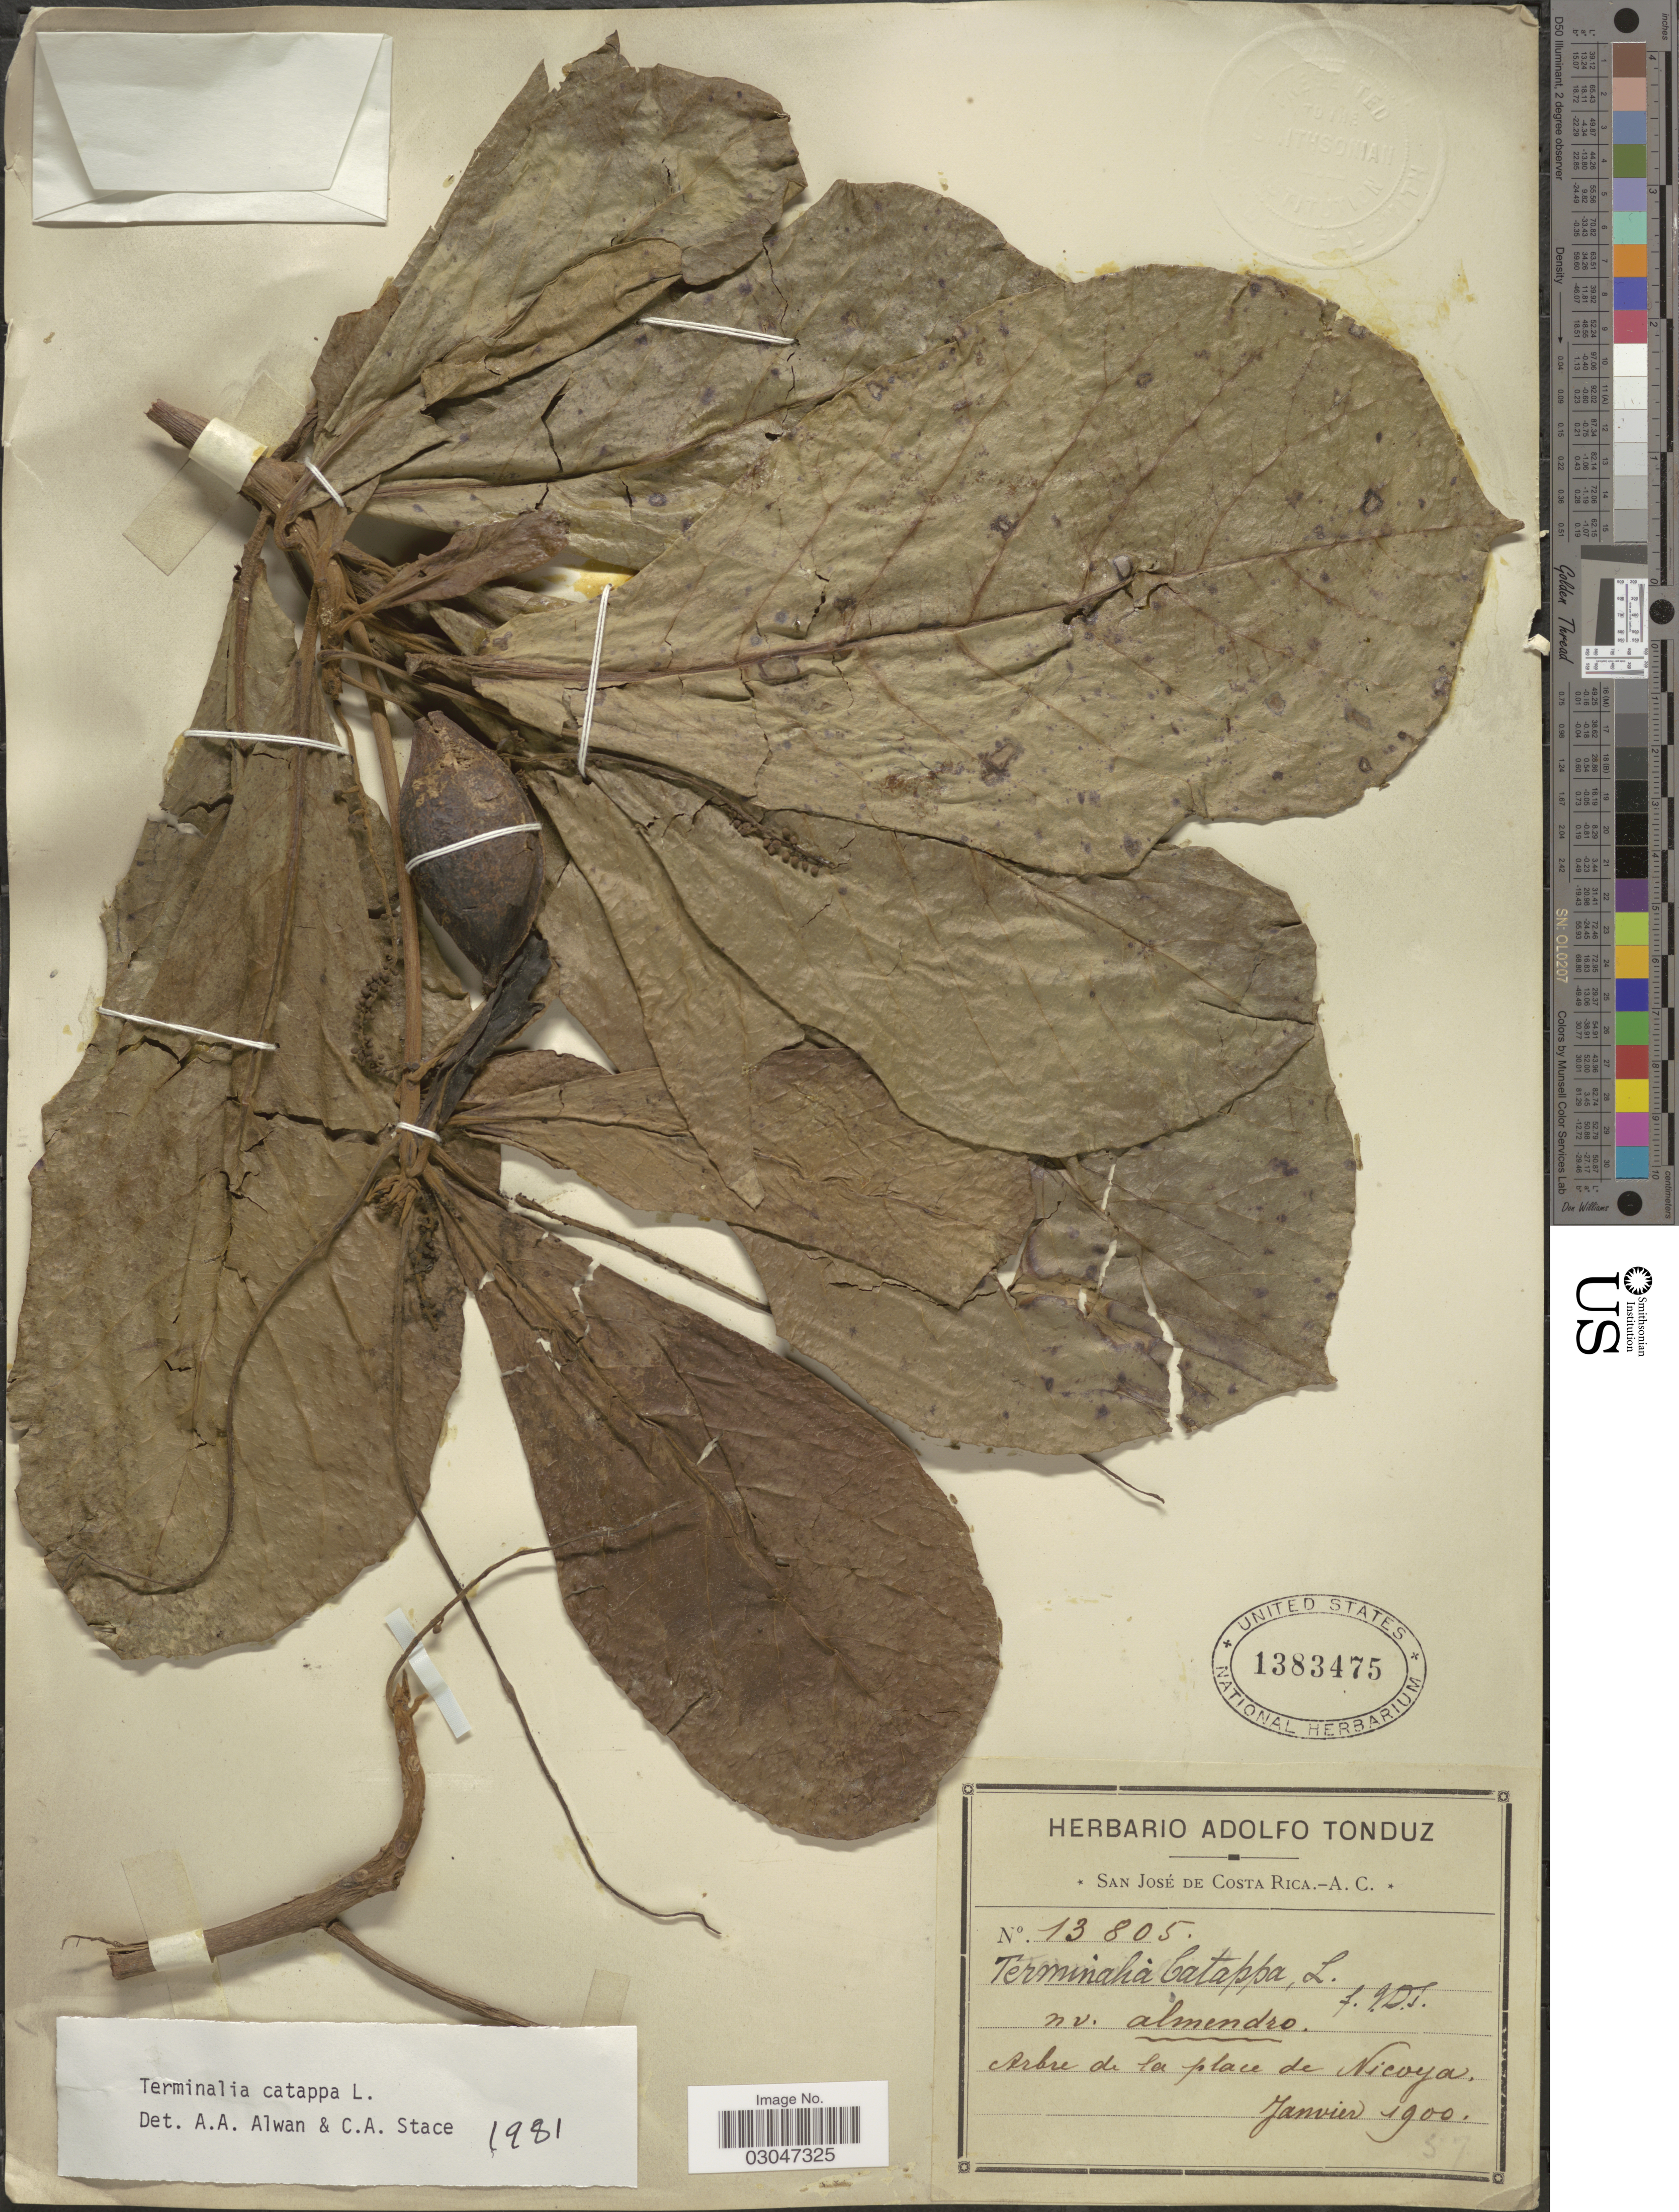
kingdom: Plantae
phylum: Tracheophyta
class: Magnoliopsida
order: Myrtales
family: Combretaceae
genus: Terminalia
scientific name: Terminalia catappa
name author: L.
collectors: ex Herb. Adolfo Tonduz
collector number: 13805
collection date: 1900-01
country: Costa Rica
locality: Arbre de la place de Nicoya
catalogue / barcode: US 1383475